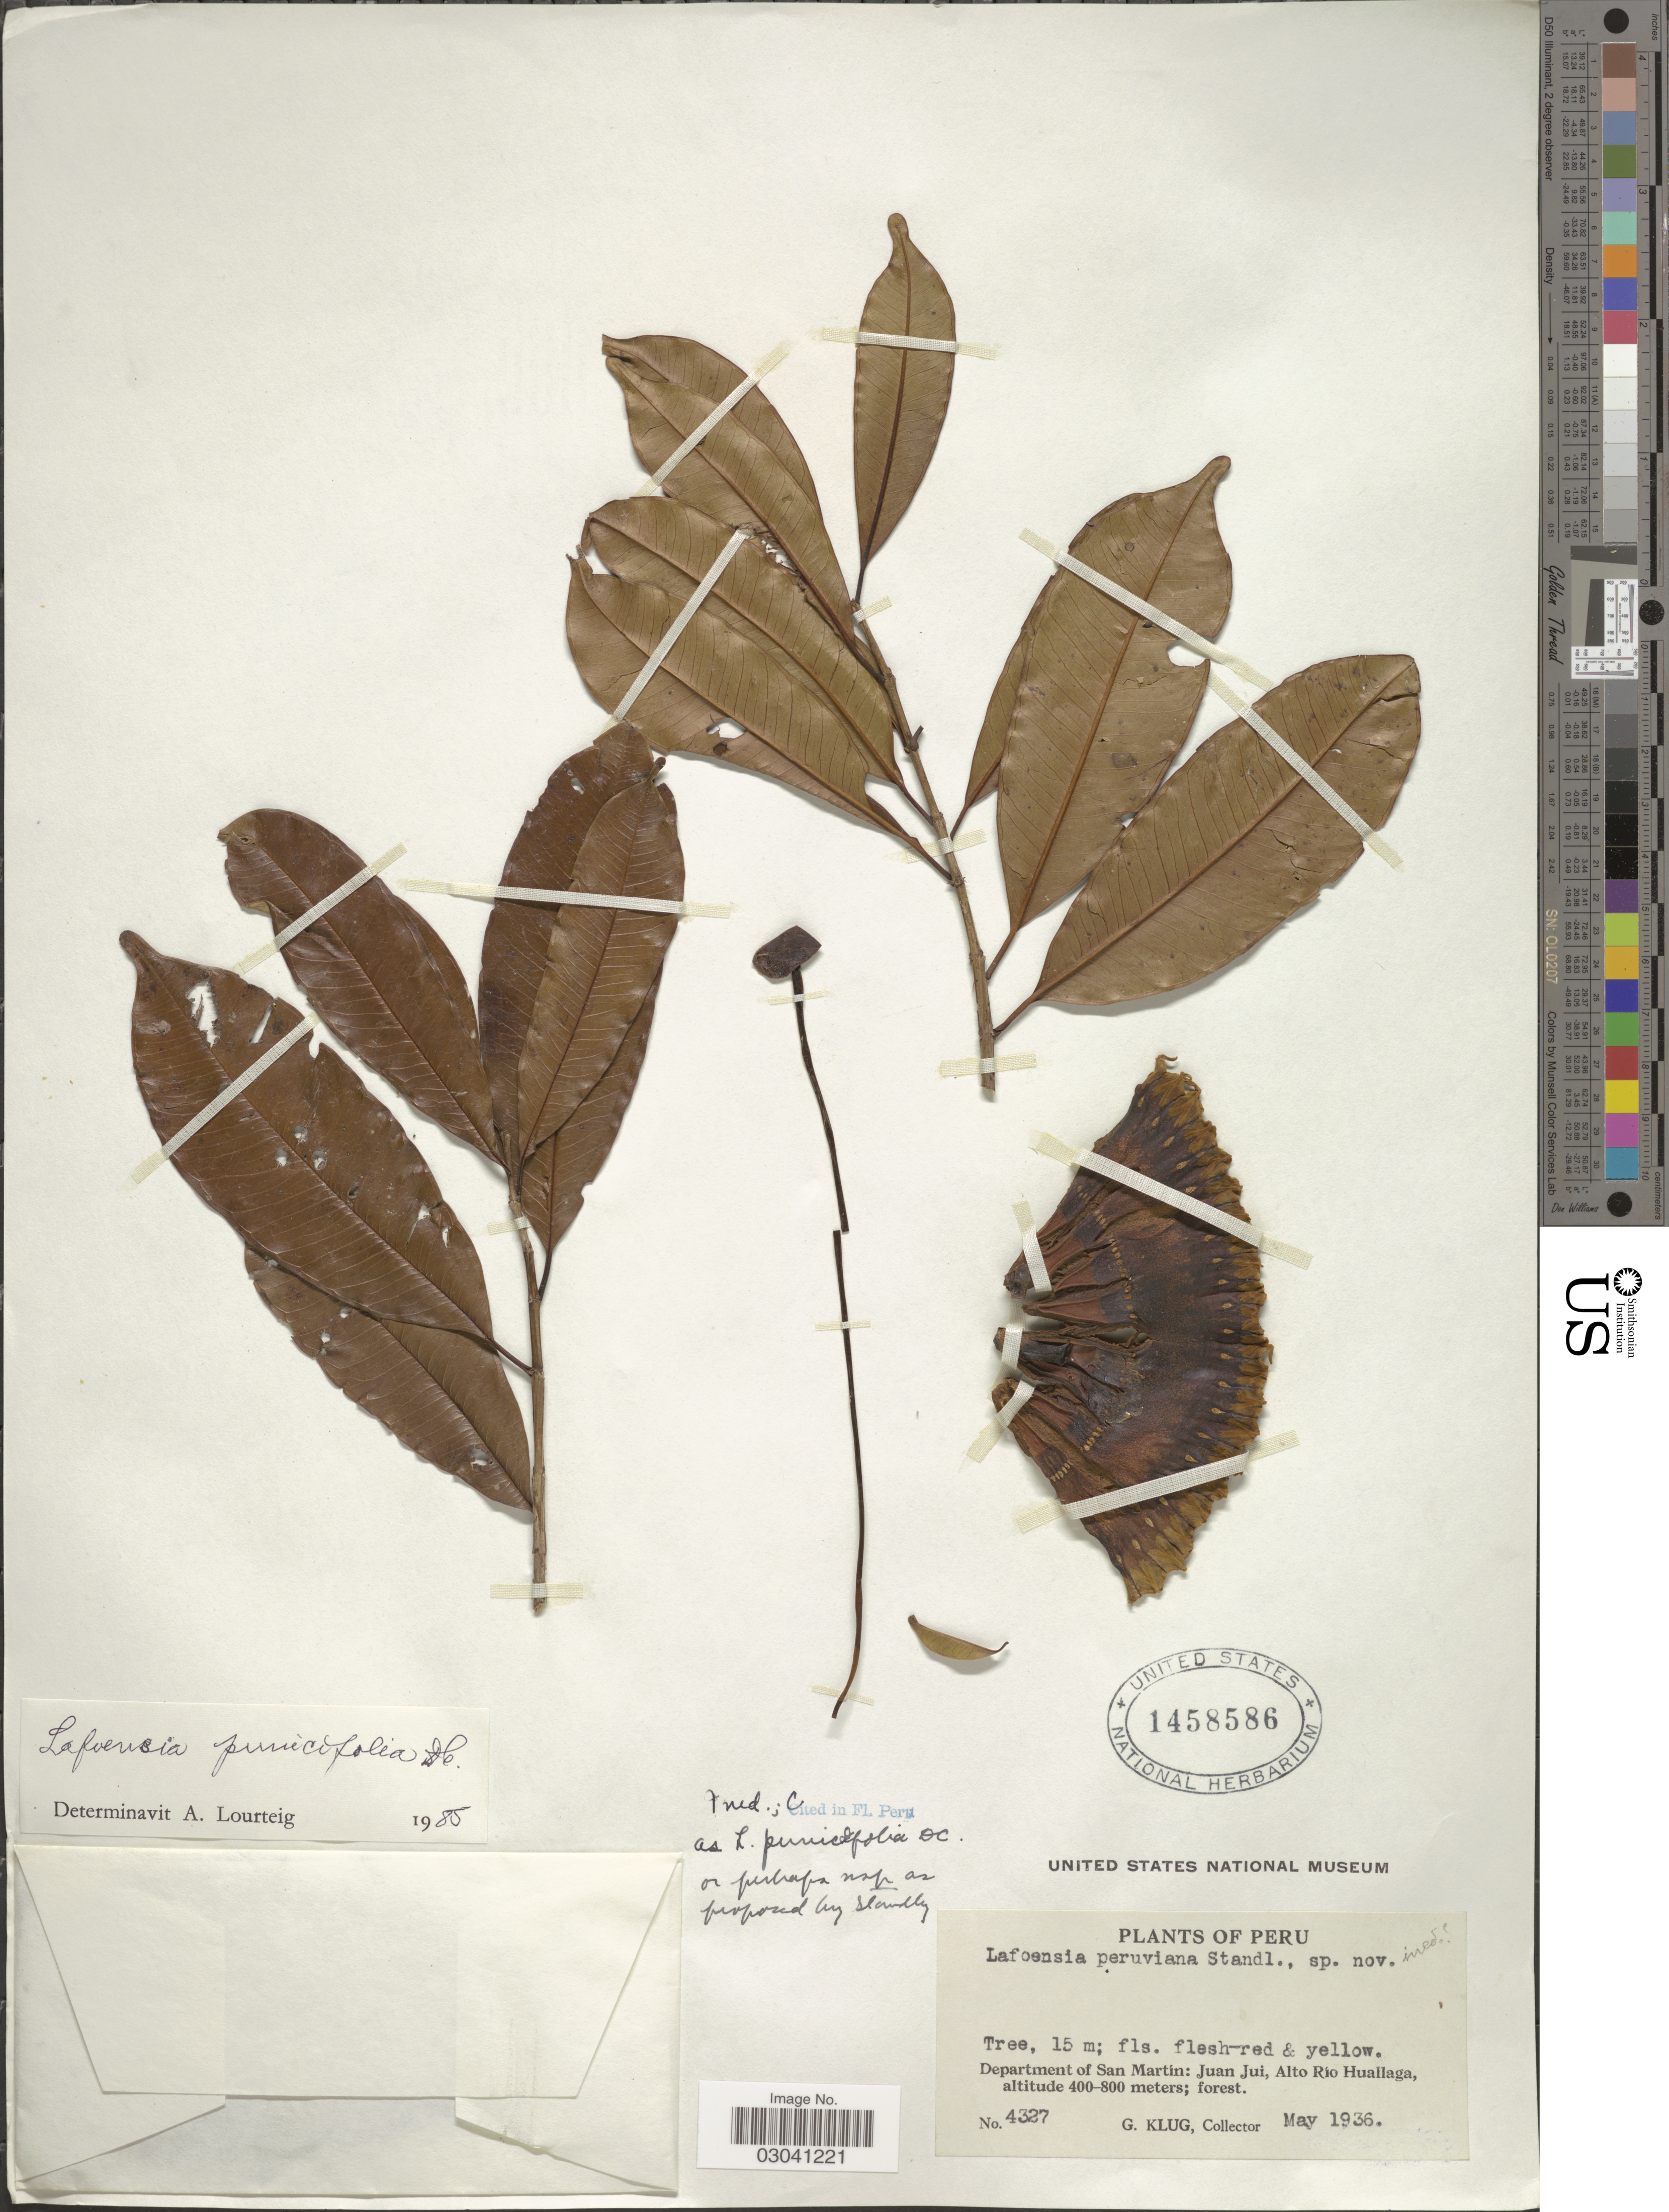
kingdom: Plantae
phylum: Tracheophyta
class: Magnoliopsida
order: Myrtales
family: Lythraceae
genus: Lafoensia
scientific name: Lafoensia punicifolia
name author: DC.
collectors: G. Klug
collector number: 4327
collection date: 1936-05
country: Peru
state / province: San Martín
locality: Department of San Martín: Juan Jui, Alto Río Huallaga.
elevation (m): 400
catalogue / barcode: US 1458586